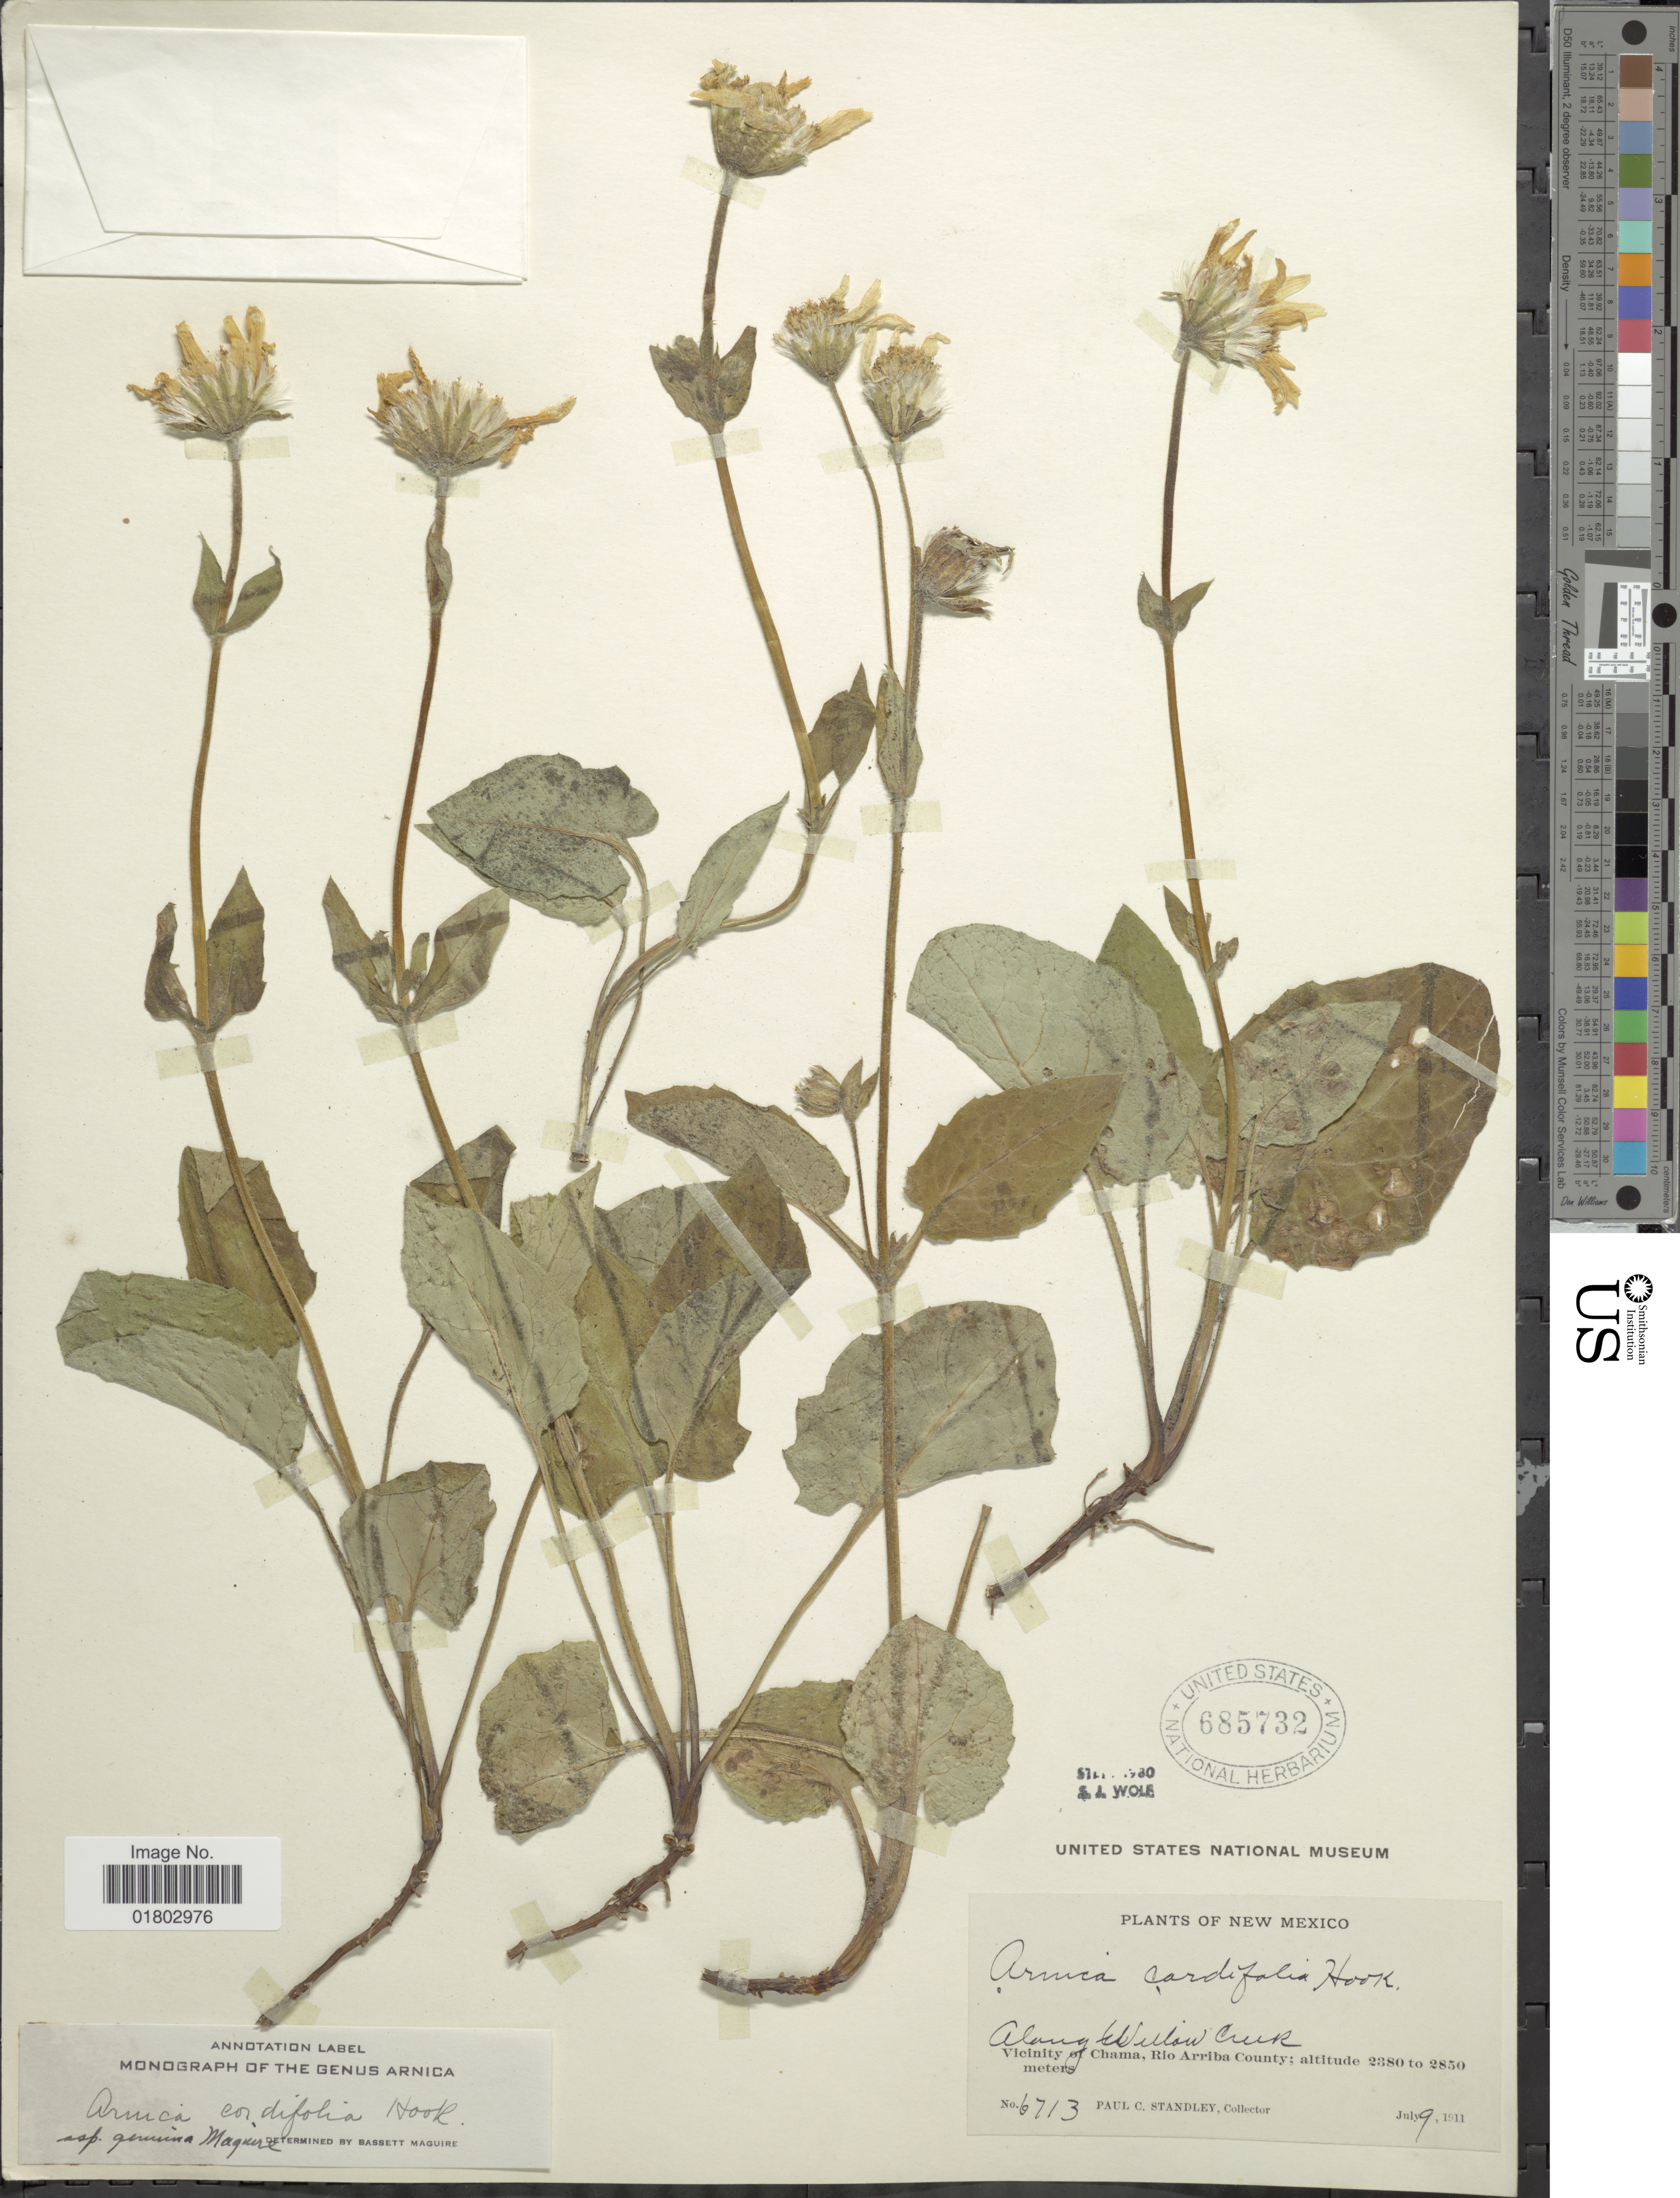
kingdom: Plantae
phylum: Tracheophyta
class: Magnoliopsida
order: Asterales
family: Asteraceae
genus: Arnica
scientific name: Arnica cordifolia subsp. genuina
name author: Maguire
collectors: P. C. Standley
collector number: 6713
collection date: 1911-07-09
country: United States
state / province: New Mexico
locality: Along Willow Creek, Vicinity of Chama, Rio Arriba County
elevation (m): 2380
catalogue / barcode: US 685732